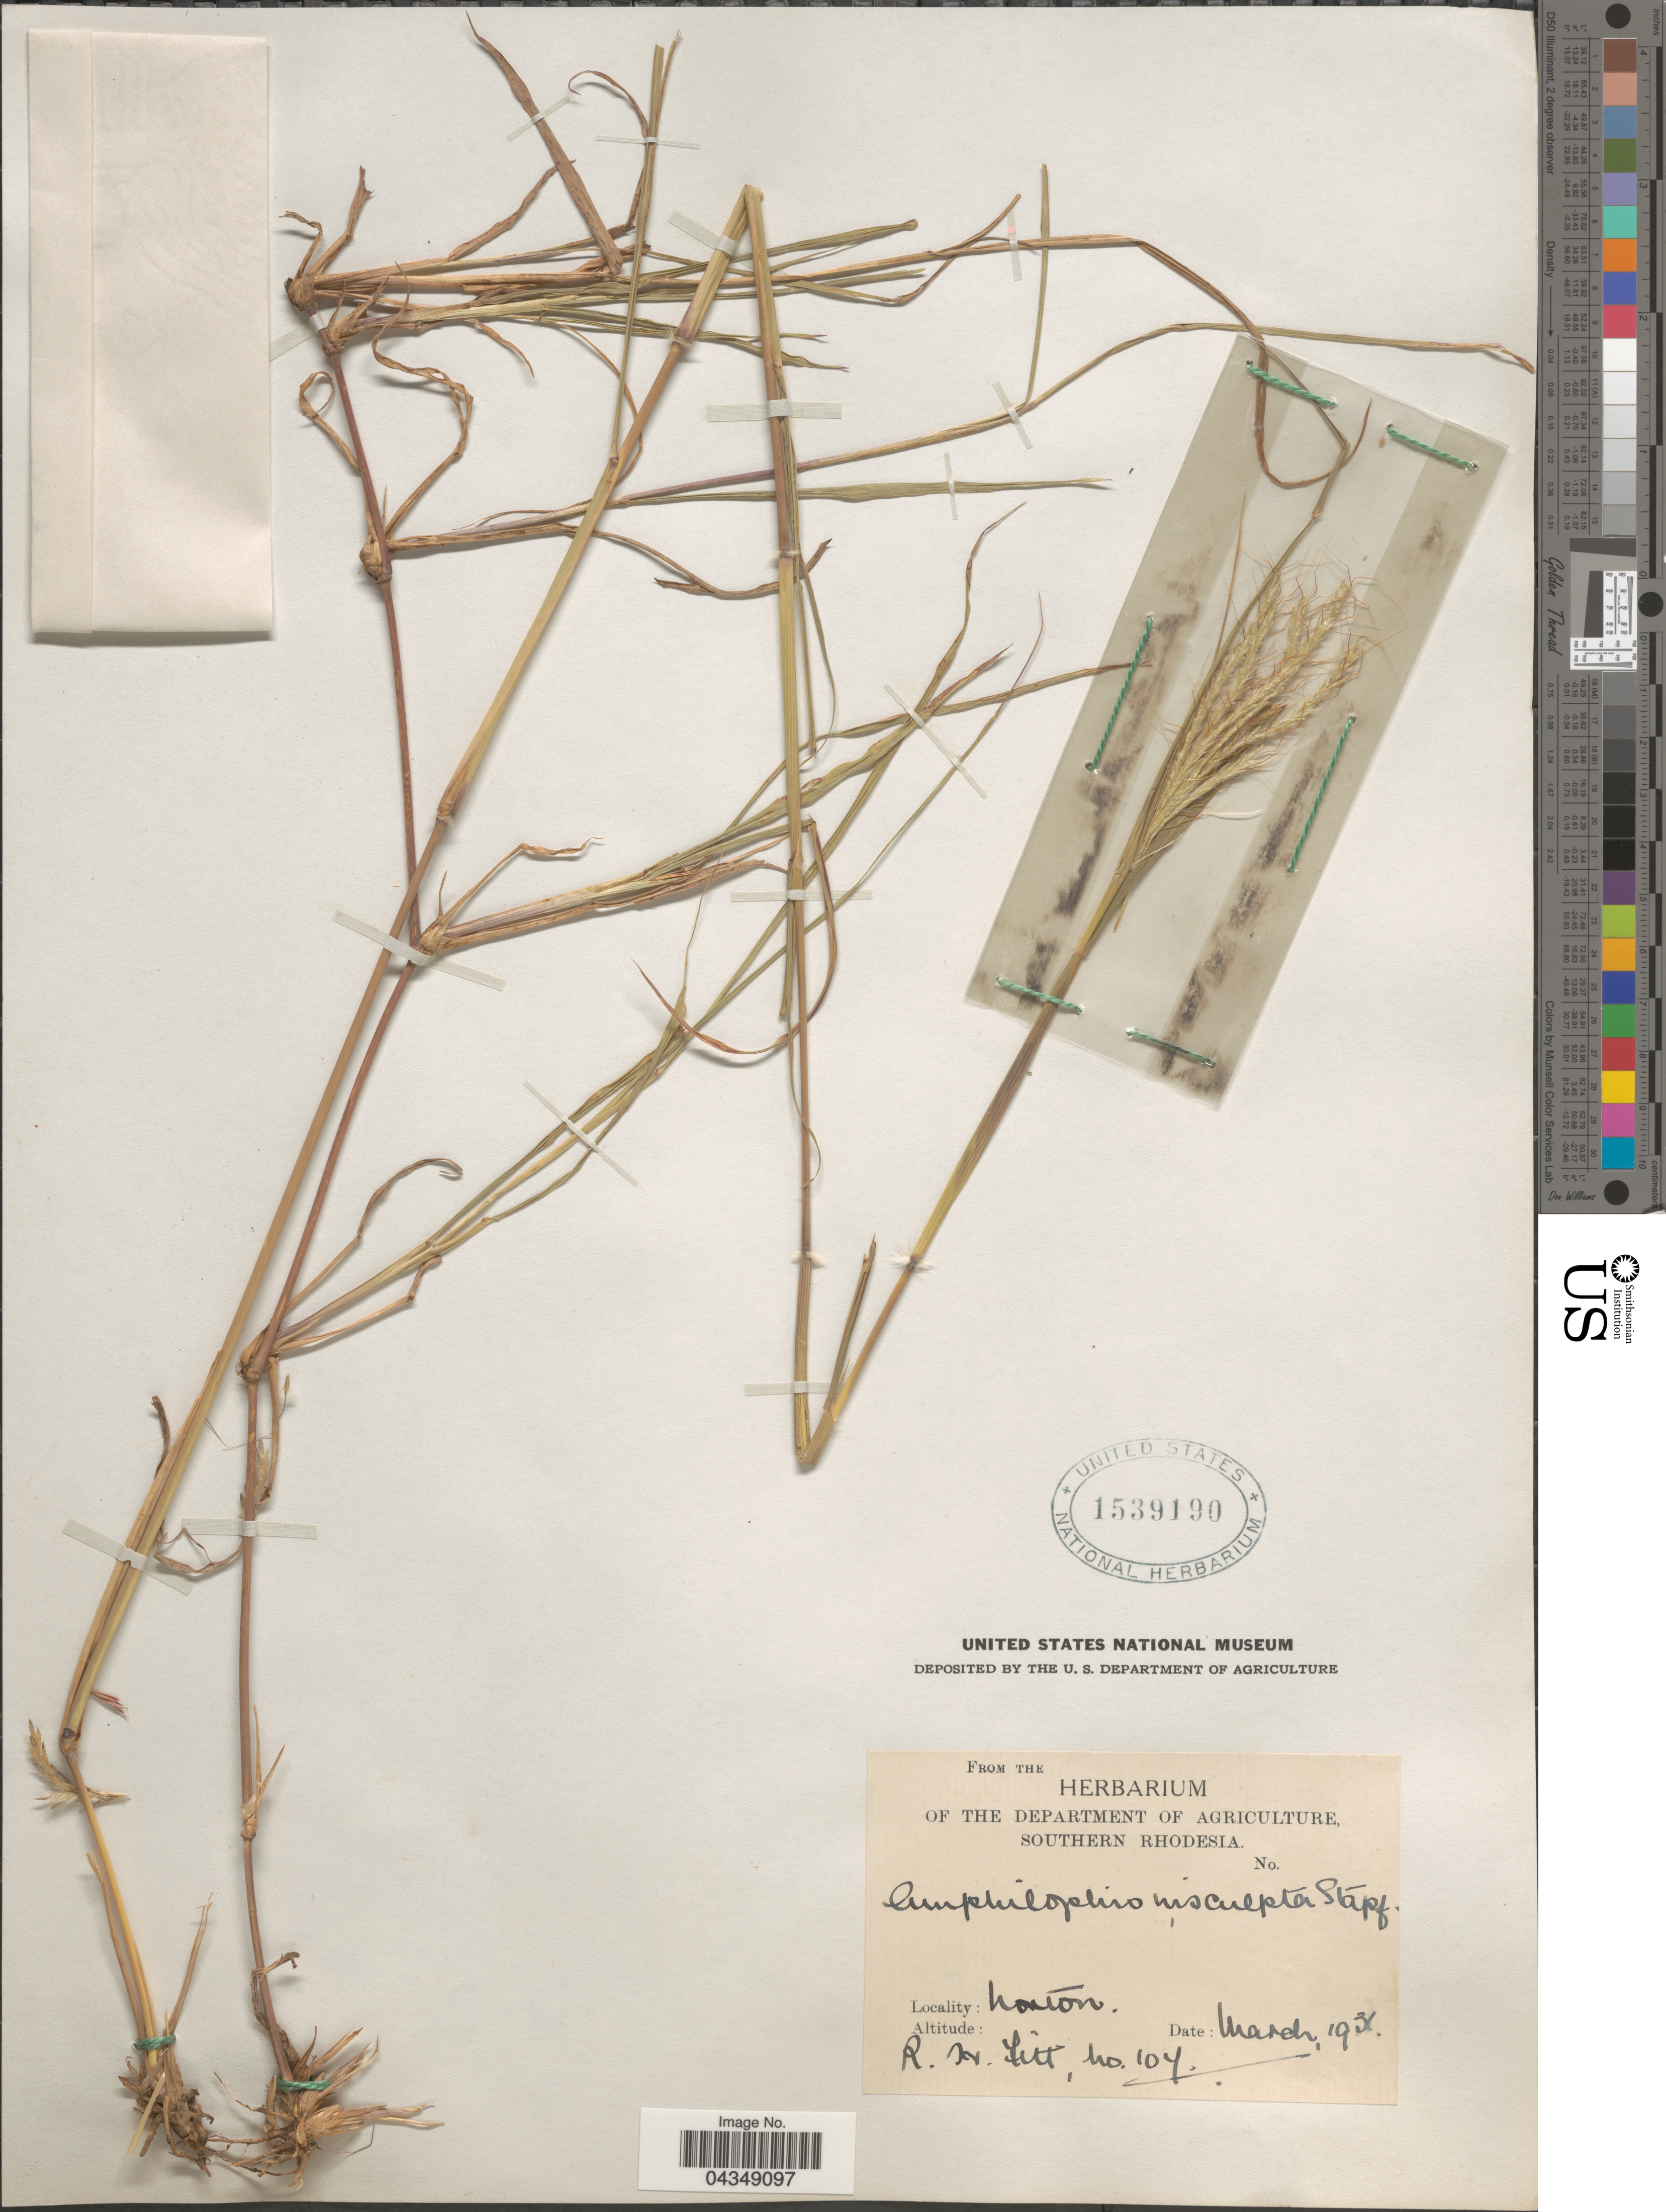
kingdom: Plantae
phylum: Tracheophyta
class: Liliopsida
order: Poales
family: Poaceae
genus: Bothriochloa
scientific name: Bothriochloa insculpta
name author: (Hochst. ex A. Rich.) A. Camus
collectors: R. Fitt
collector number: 104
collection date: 1931-03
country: Zimbabwe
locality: Southern Rhodesia. Norton.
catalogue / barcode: US 1539190